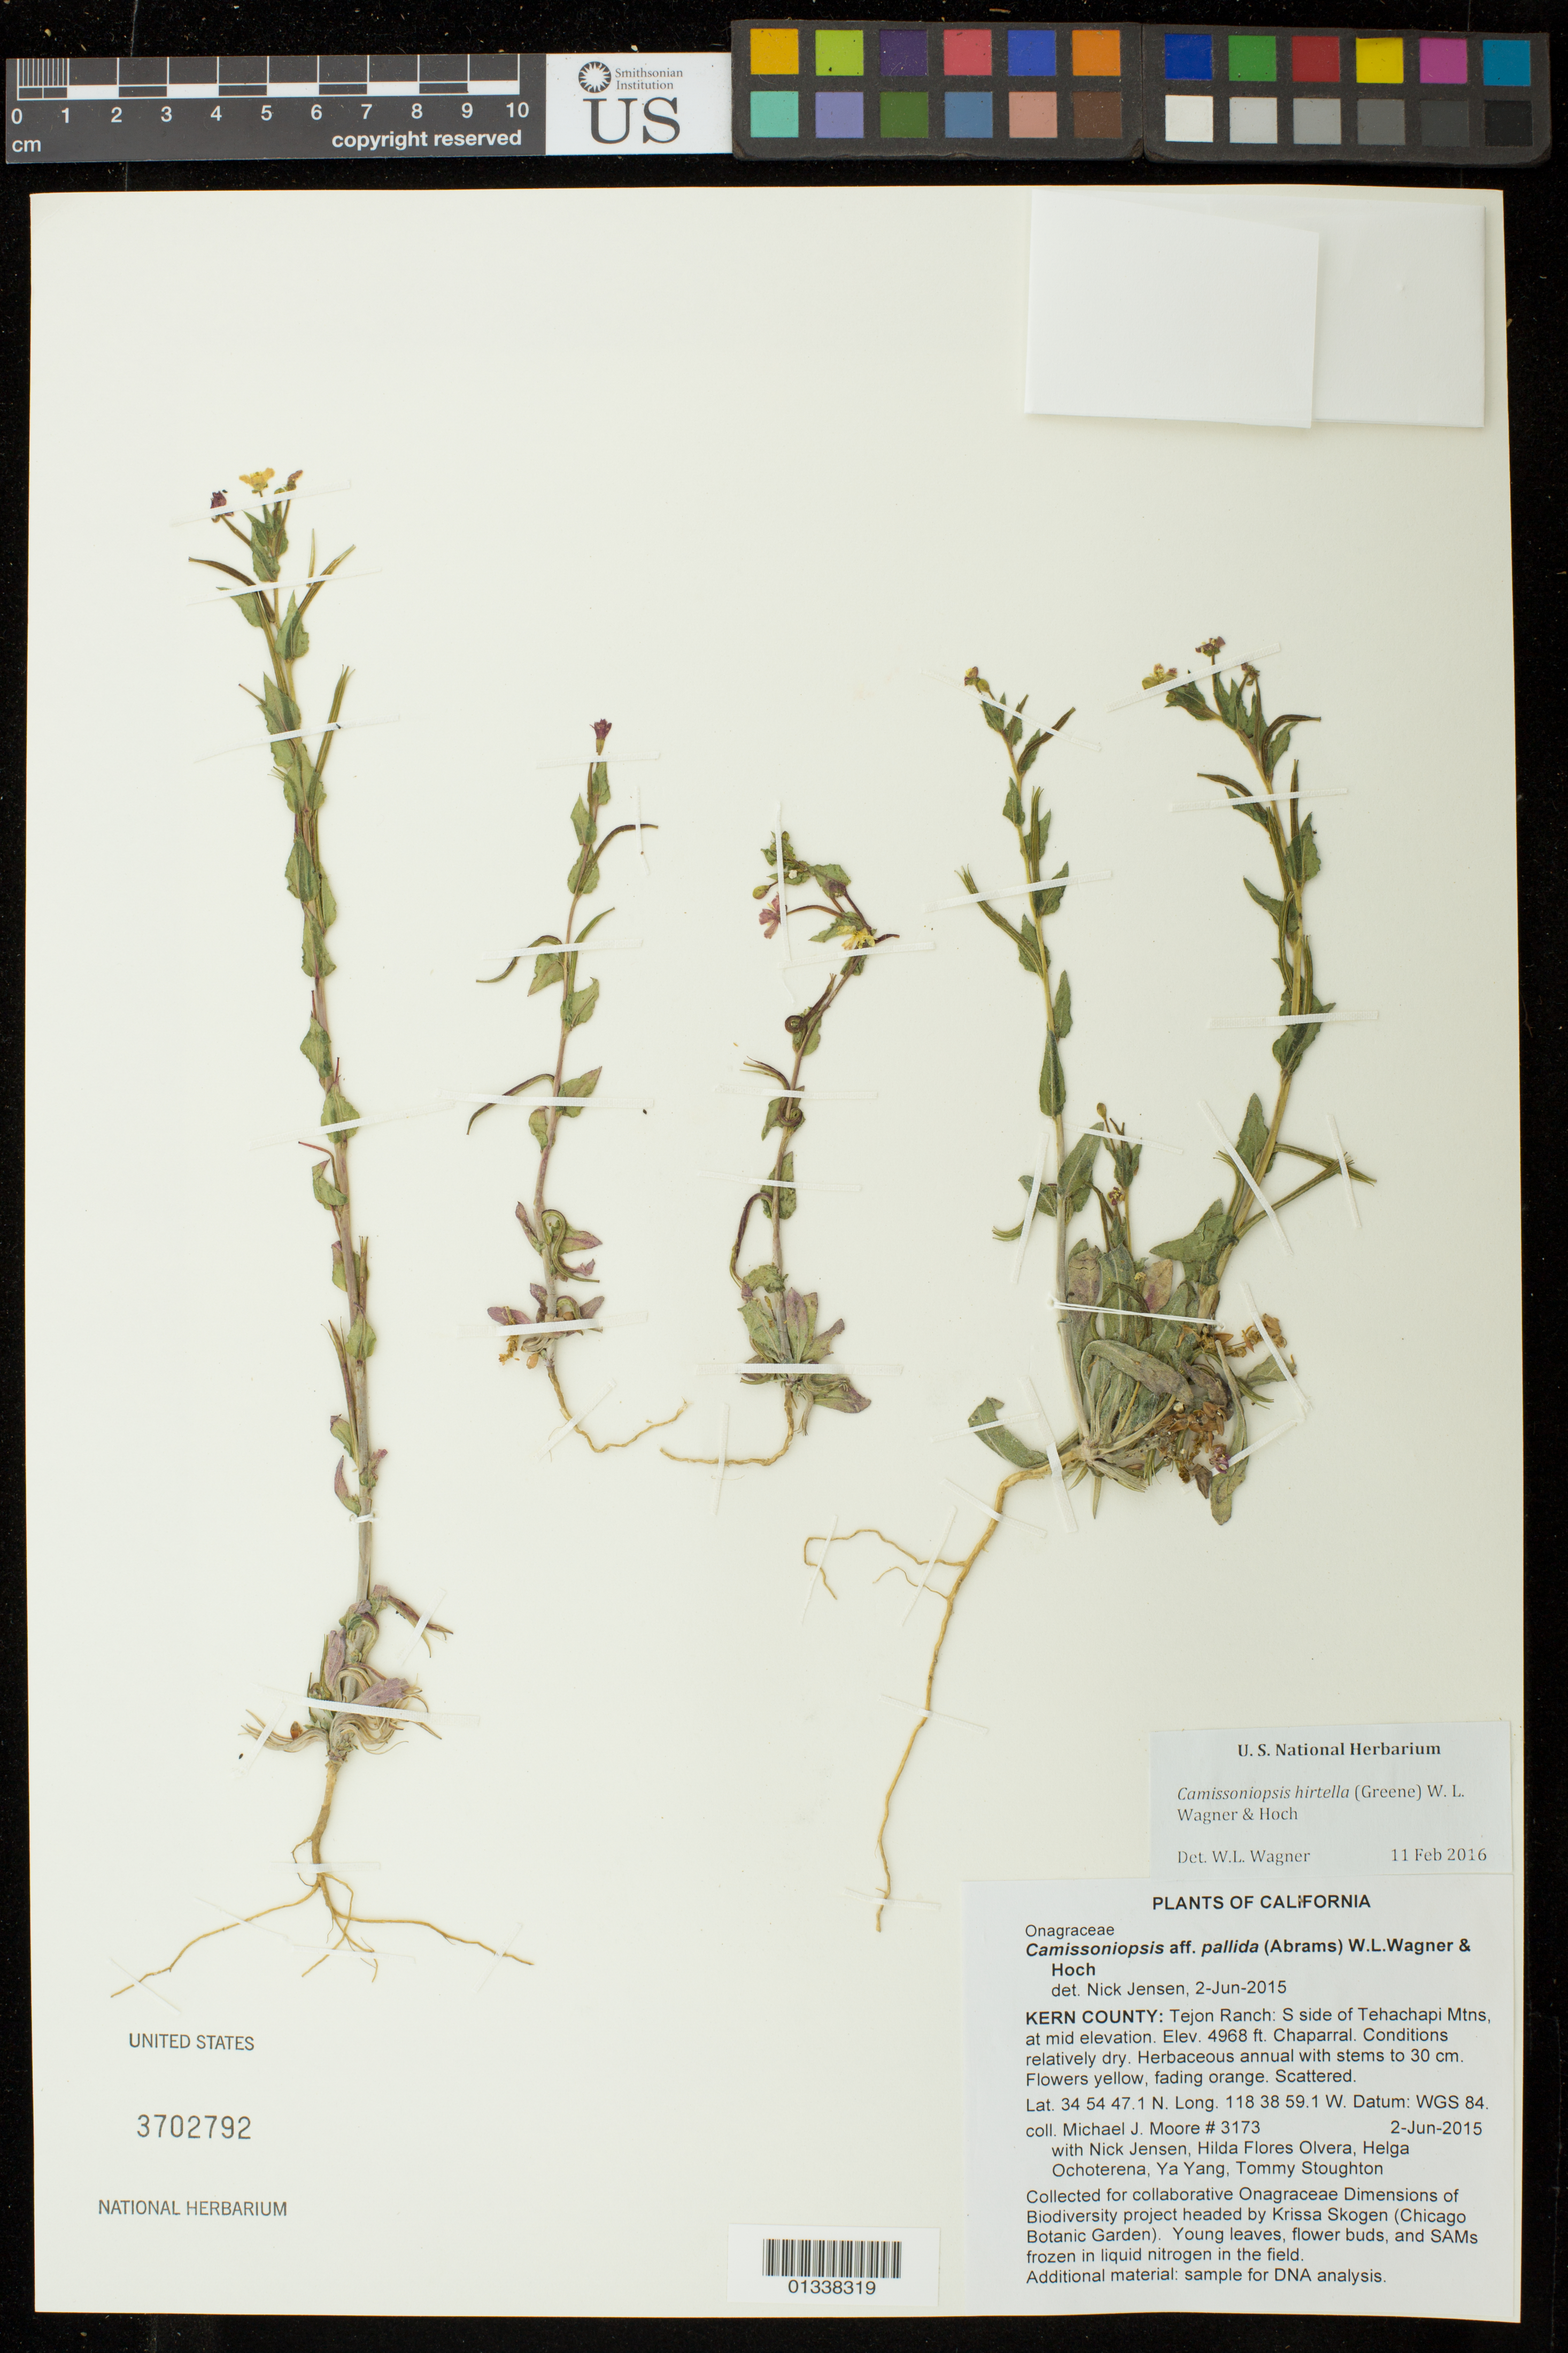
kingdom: Plantae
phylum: Tracheophyta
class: Magnoliopsida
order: Myrtales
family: Onagraceae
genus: Camissoniopsis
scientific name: Camissoniopsis hirtella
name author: (Greene) W.L. Wagner & Hoch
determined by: Wagner, W. L., (BOT), Smithsonian Institution - National Museum of Natural History (UNITED STATES)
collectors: M. J. Moore, N. Jensen, H. Flores Olvera, H. Ochoterena-B., Y. Yang & T. Stoughton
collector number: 3173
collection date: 2015-06-02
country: United States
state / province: California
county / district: Kern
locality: Tejon Ranch: S side of Tehachapi Mtns, at mid elevation.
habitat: Chaparral. Conditions relatively dry.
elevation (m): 1514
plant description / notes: Collected for collaborative Onagraceae Dimensions of Biodiversity project headed by Krissa Skogen (Chicago Botanic Garden). Young leaves, flower buds, and SAMs frozen in liquid nitrogen in the field.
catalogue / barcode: US 3702792